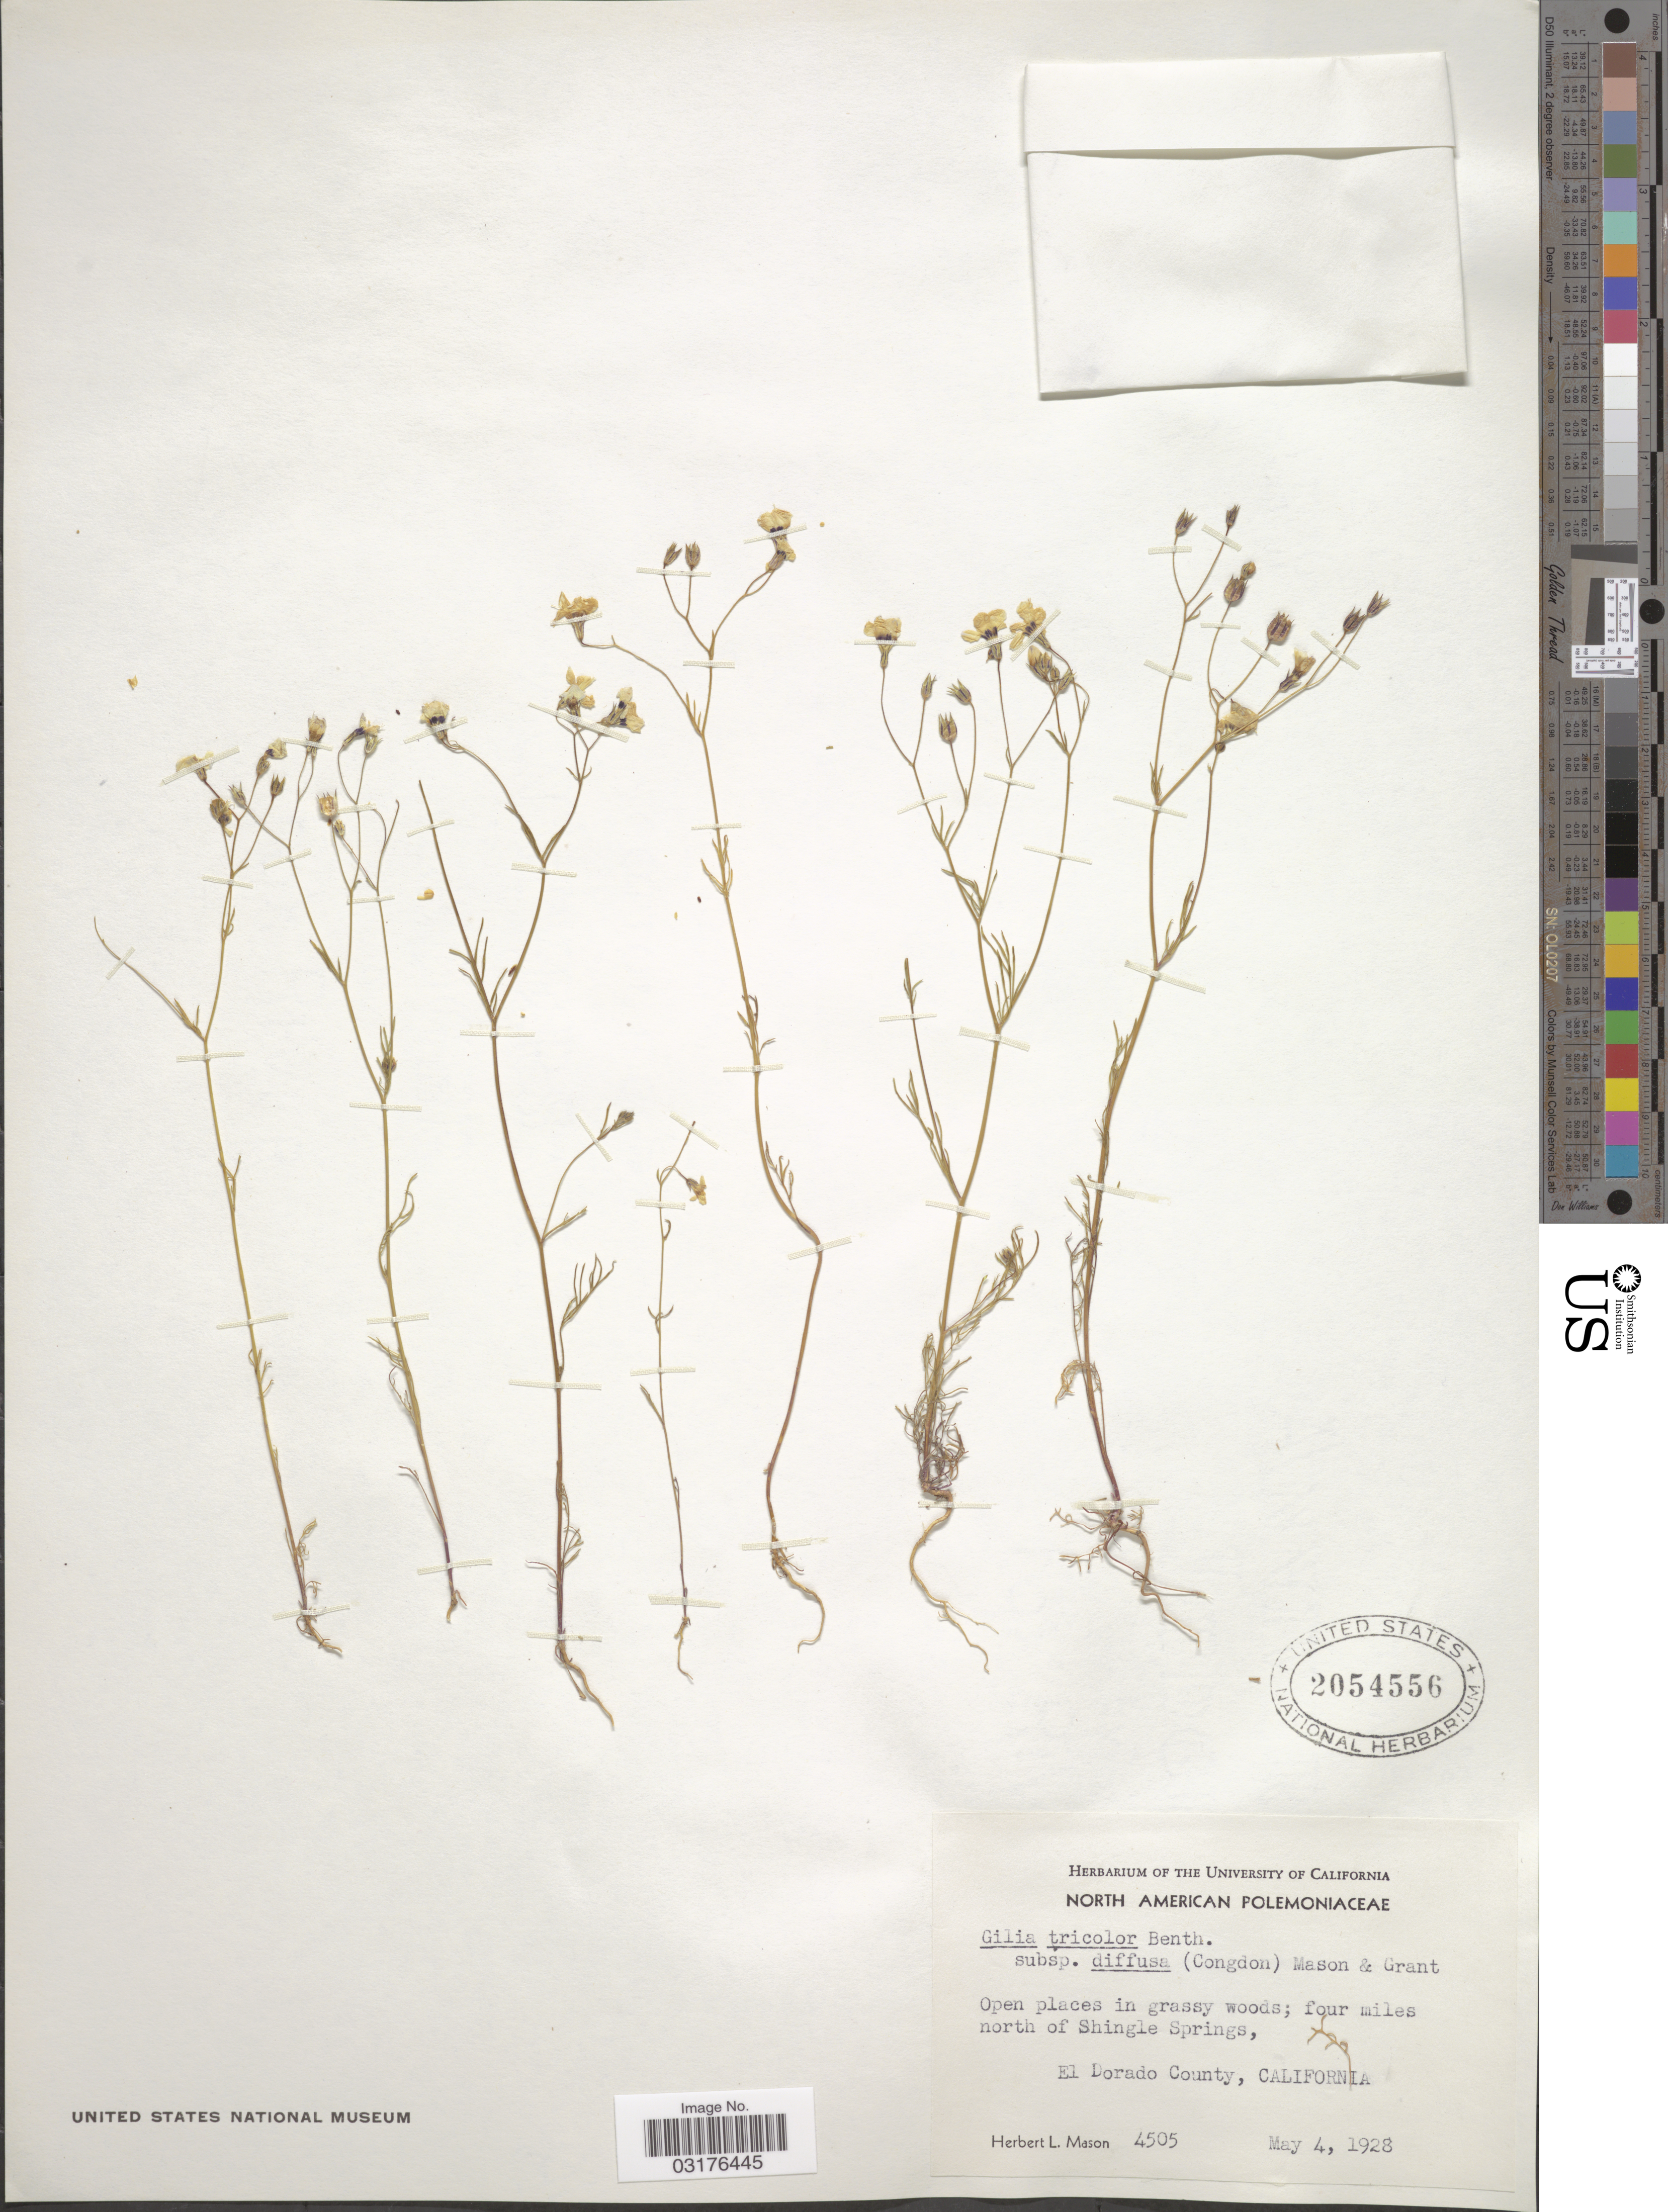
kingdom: Plantae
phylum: Tracheophyta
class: Magnoliopsida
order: Ericales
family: Polemoniaceae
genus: Gilia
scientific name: Gilia tricolor subsp. diffusa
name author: (Congdon) H. Mason & A.D. Grant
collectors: H. L. Mason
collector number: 4505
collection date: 1928-05-04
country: United States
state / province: California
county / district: El Dorado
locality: Four miles north of Shingle Springs, El Dorado County.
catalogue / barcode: US 2054556